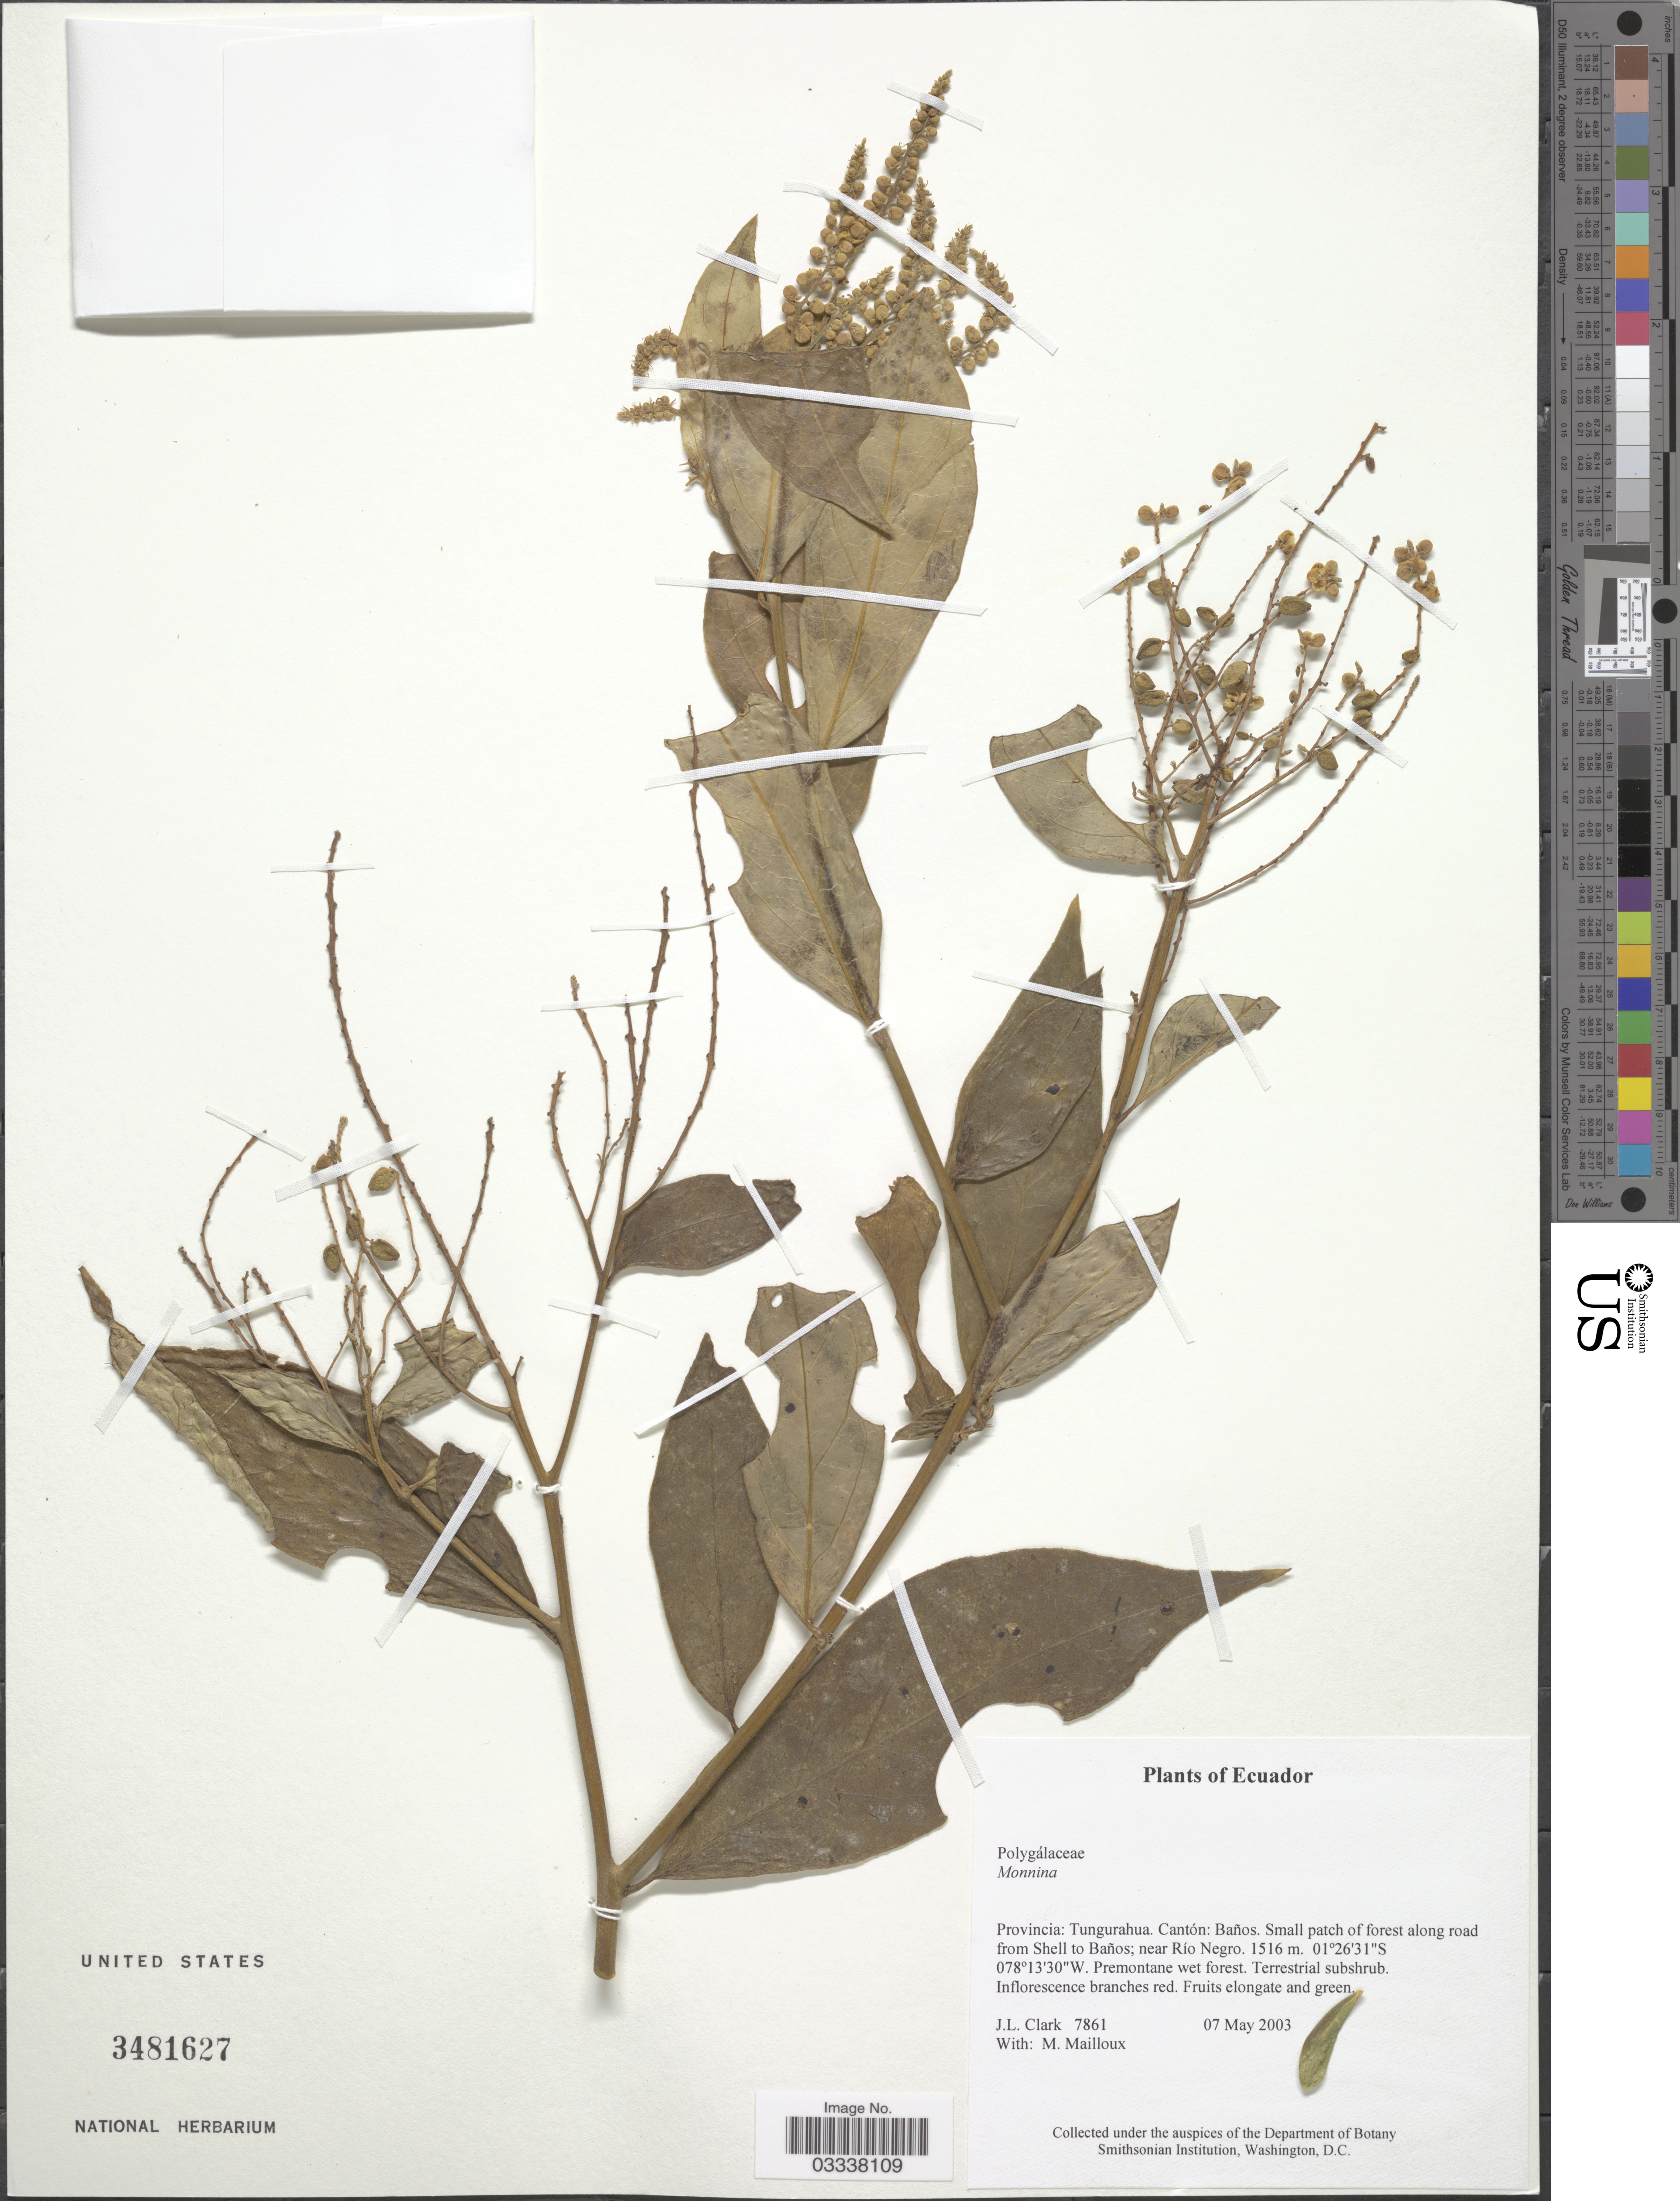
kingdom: Plantae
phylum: Tracheophyta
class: Magnoliopsida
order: Fabales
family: Polygalaceae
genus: Monnina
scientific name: Monnina sp.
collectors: J. L. Clark & M. Mailloux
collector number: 7861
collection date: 2003-05-07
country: Ecuador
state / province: Tungurahua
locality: Cantón: Baños. Small patch forest along road from Shell to Baños; near Río Negro.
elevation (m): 1516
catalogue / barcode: US 3481627